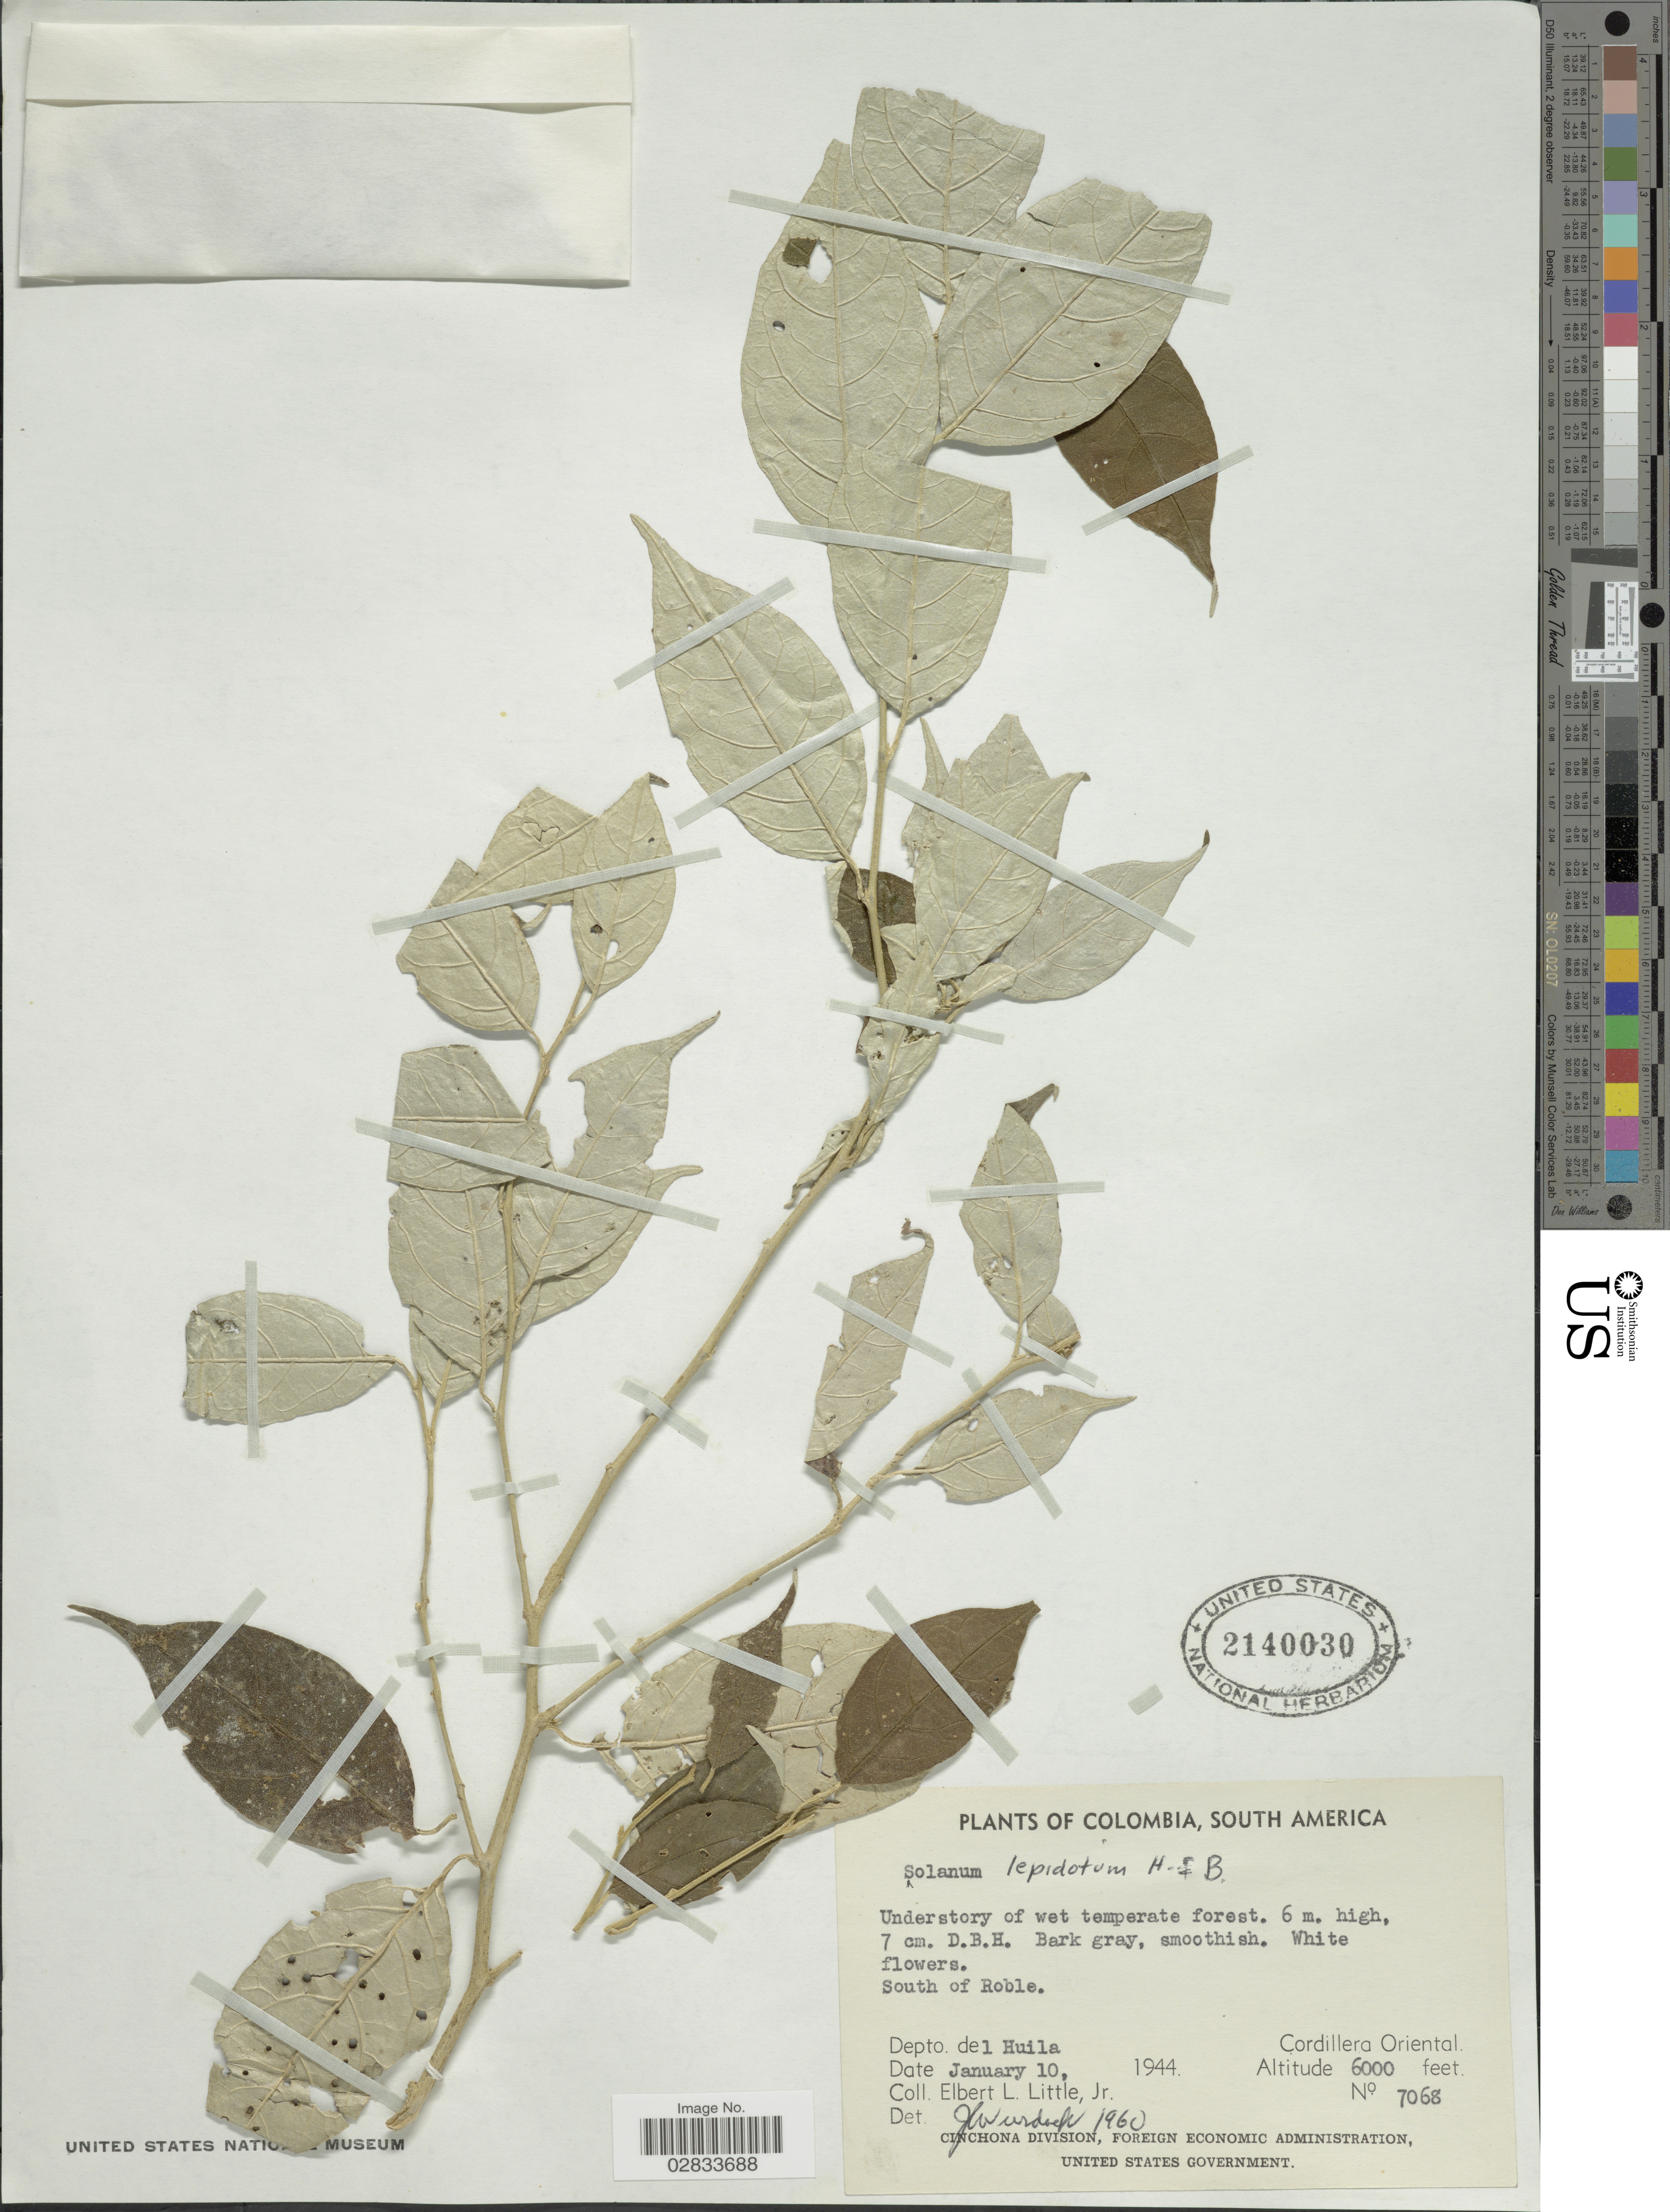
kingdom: Plantae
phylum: Tracheophyta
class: Magnoliopsida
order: Solanales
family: Solanaceae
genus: Solanum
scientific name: Solanum lepidotum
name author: Humb. & Bonpl. ex Dunal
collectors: E. L. Little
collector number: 7068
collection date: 1944-01-10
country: Colombia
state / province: Huila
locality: South of Roble, Depto. del Huila, Cordillera Oriental.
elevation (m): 1829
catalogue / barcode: US 2140030